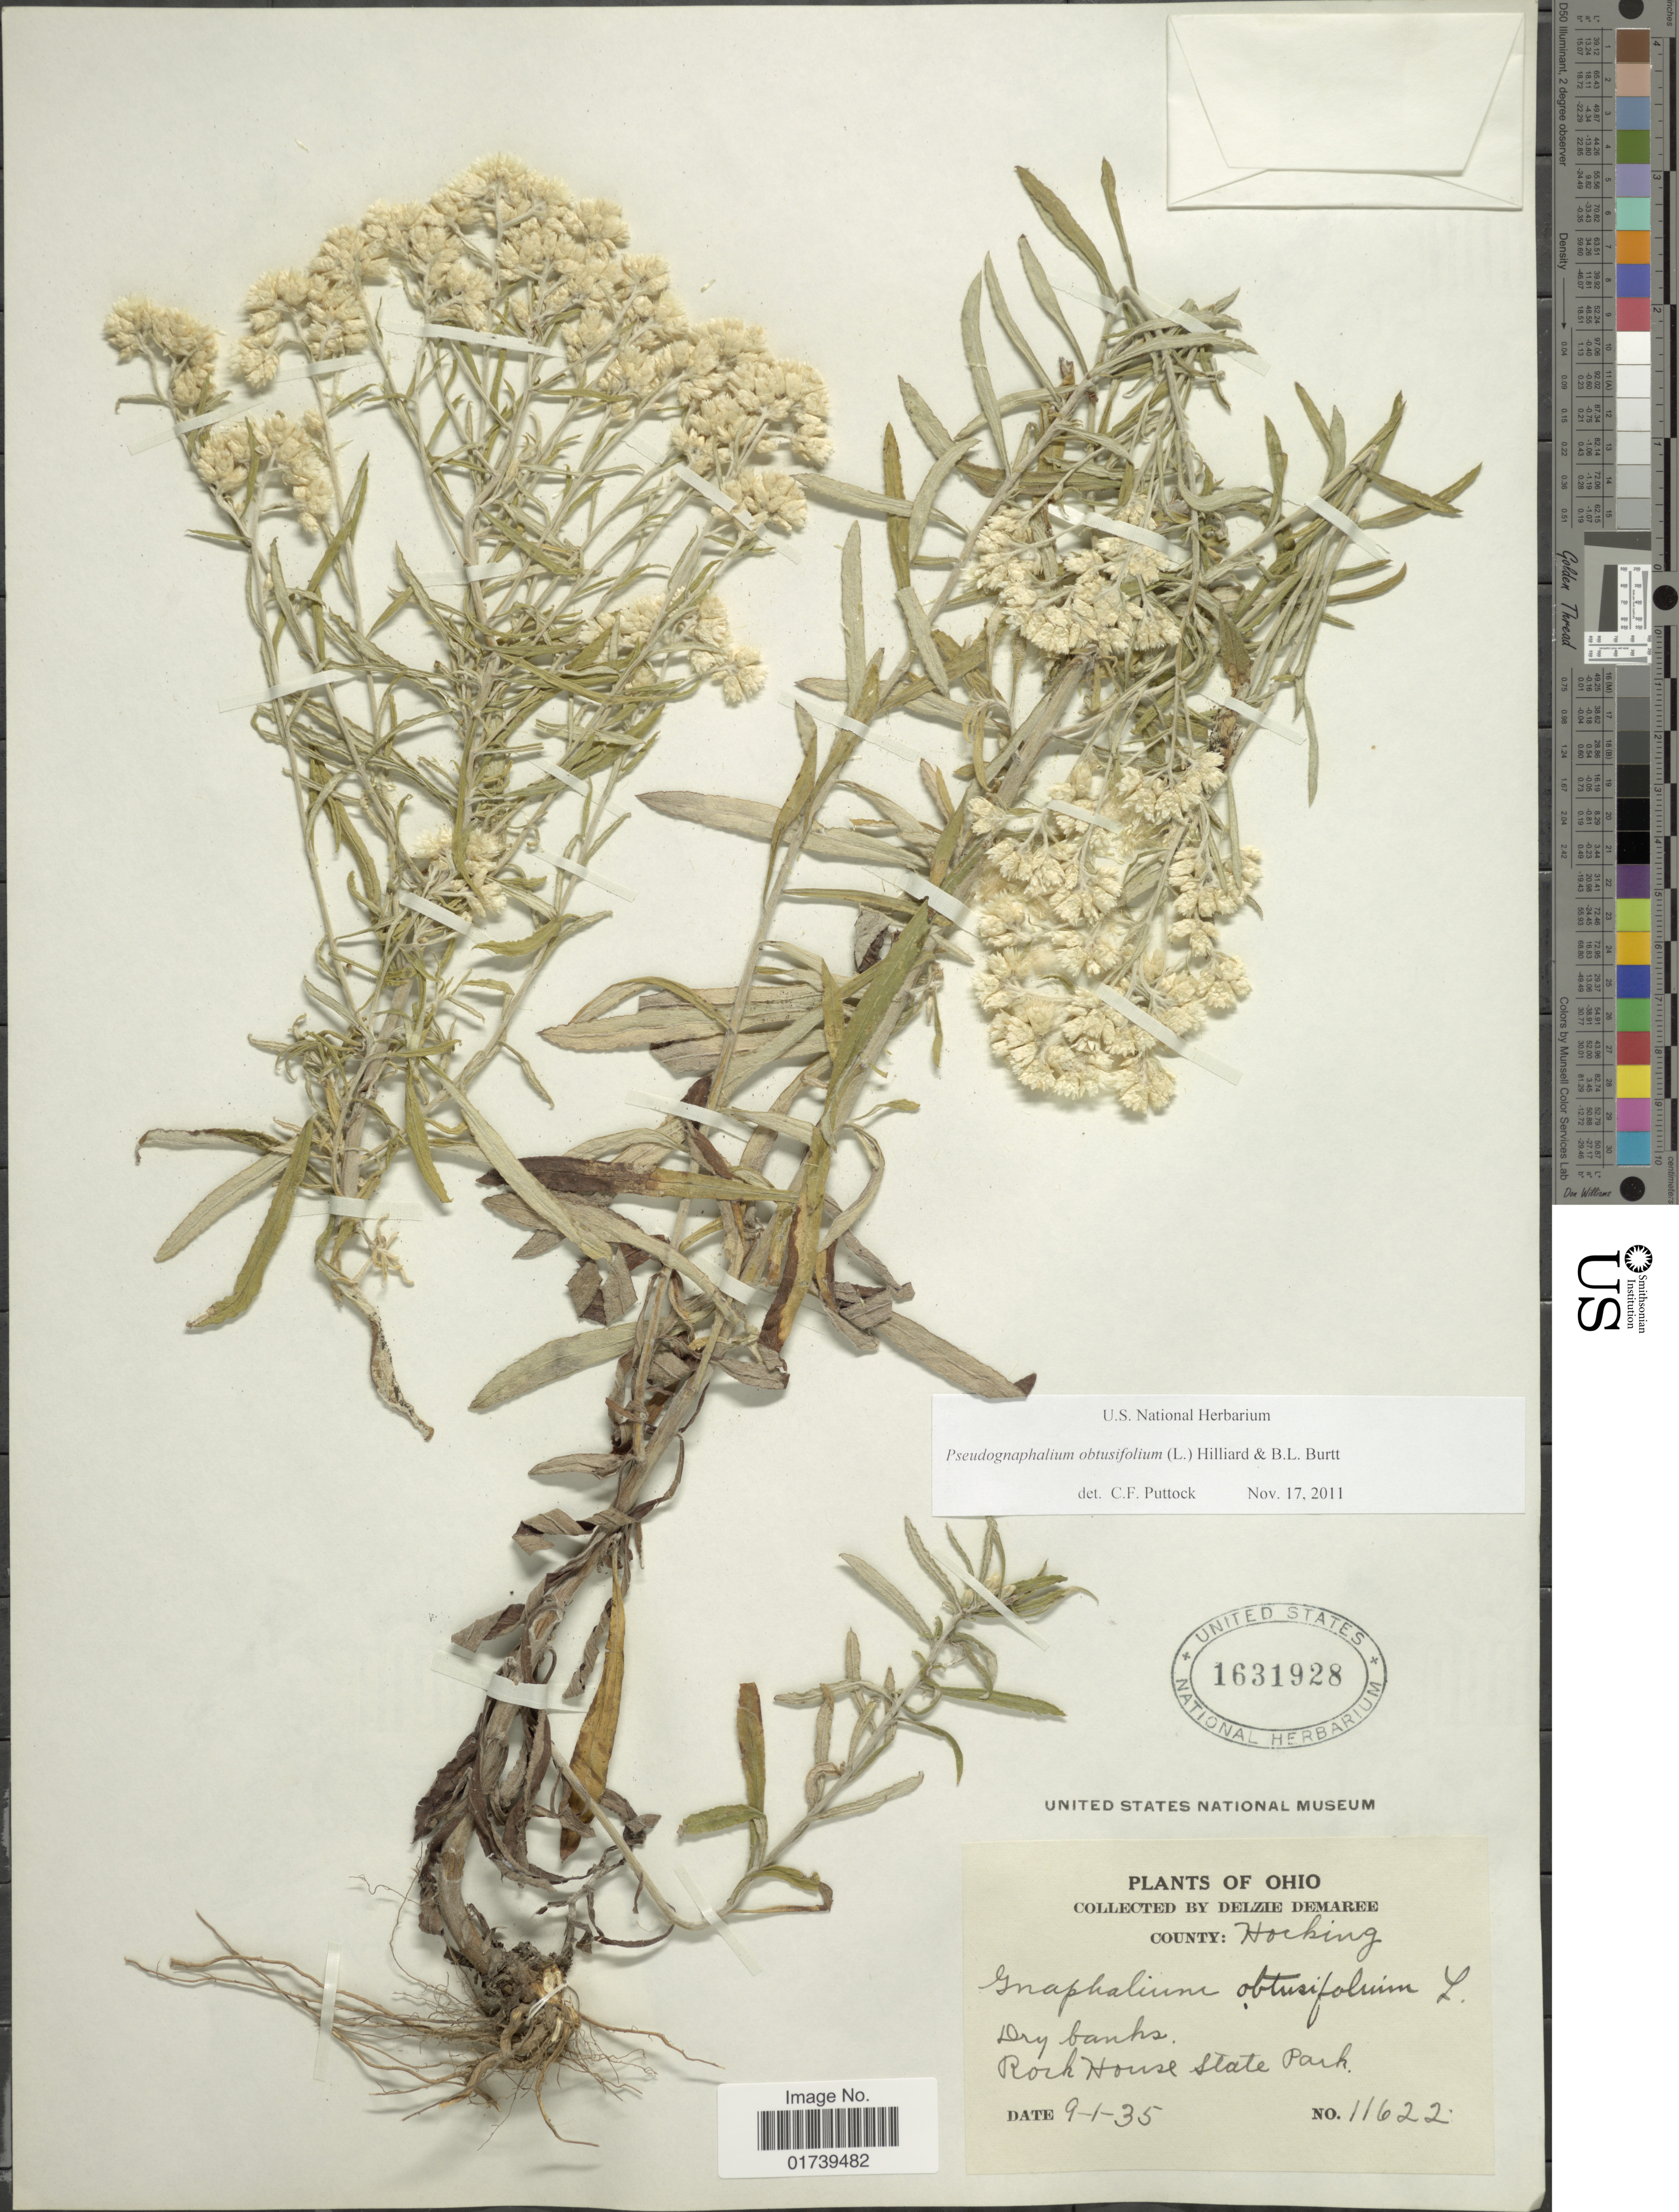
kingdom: Plantae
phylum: Tracheophyta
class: Magnoliopsida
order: Asterales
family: Asteraceae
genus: Pseudognaphalium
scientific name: Pseudognaphalium obtusifolium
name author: (L.) Hilliard & B.L. Burtt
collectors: D. Demaree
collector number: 11622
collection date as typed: Transcribed d/m/y: 9/1/35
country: United States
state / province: Ohio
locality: Rock House State Park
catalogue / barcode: US 1631928